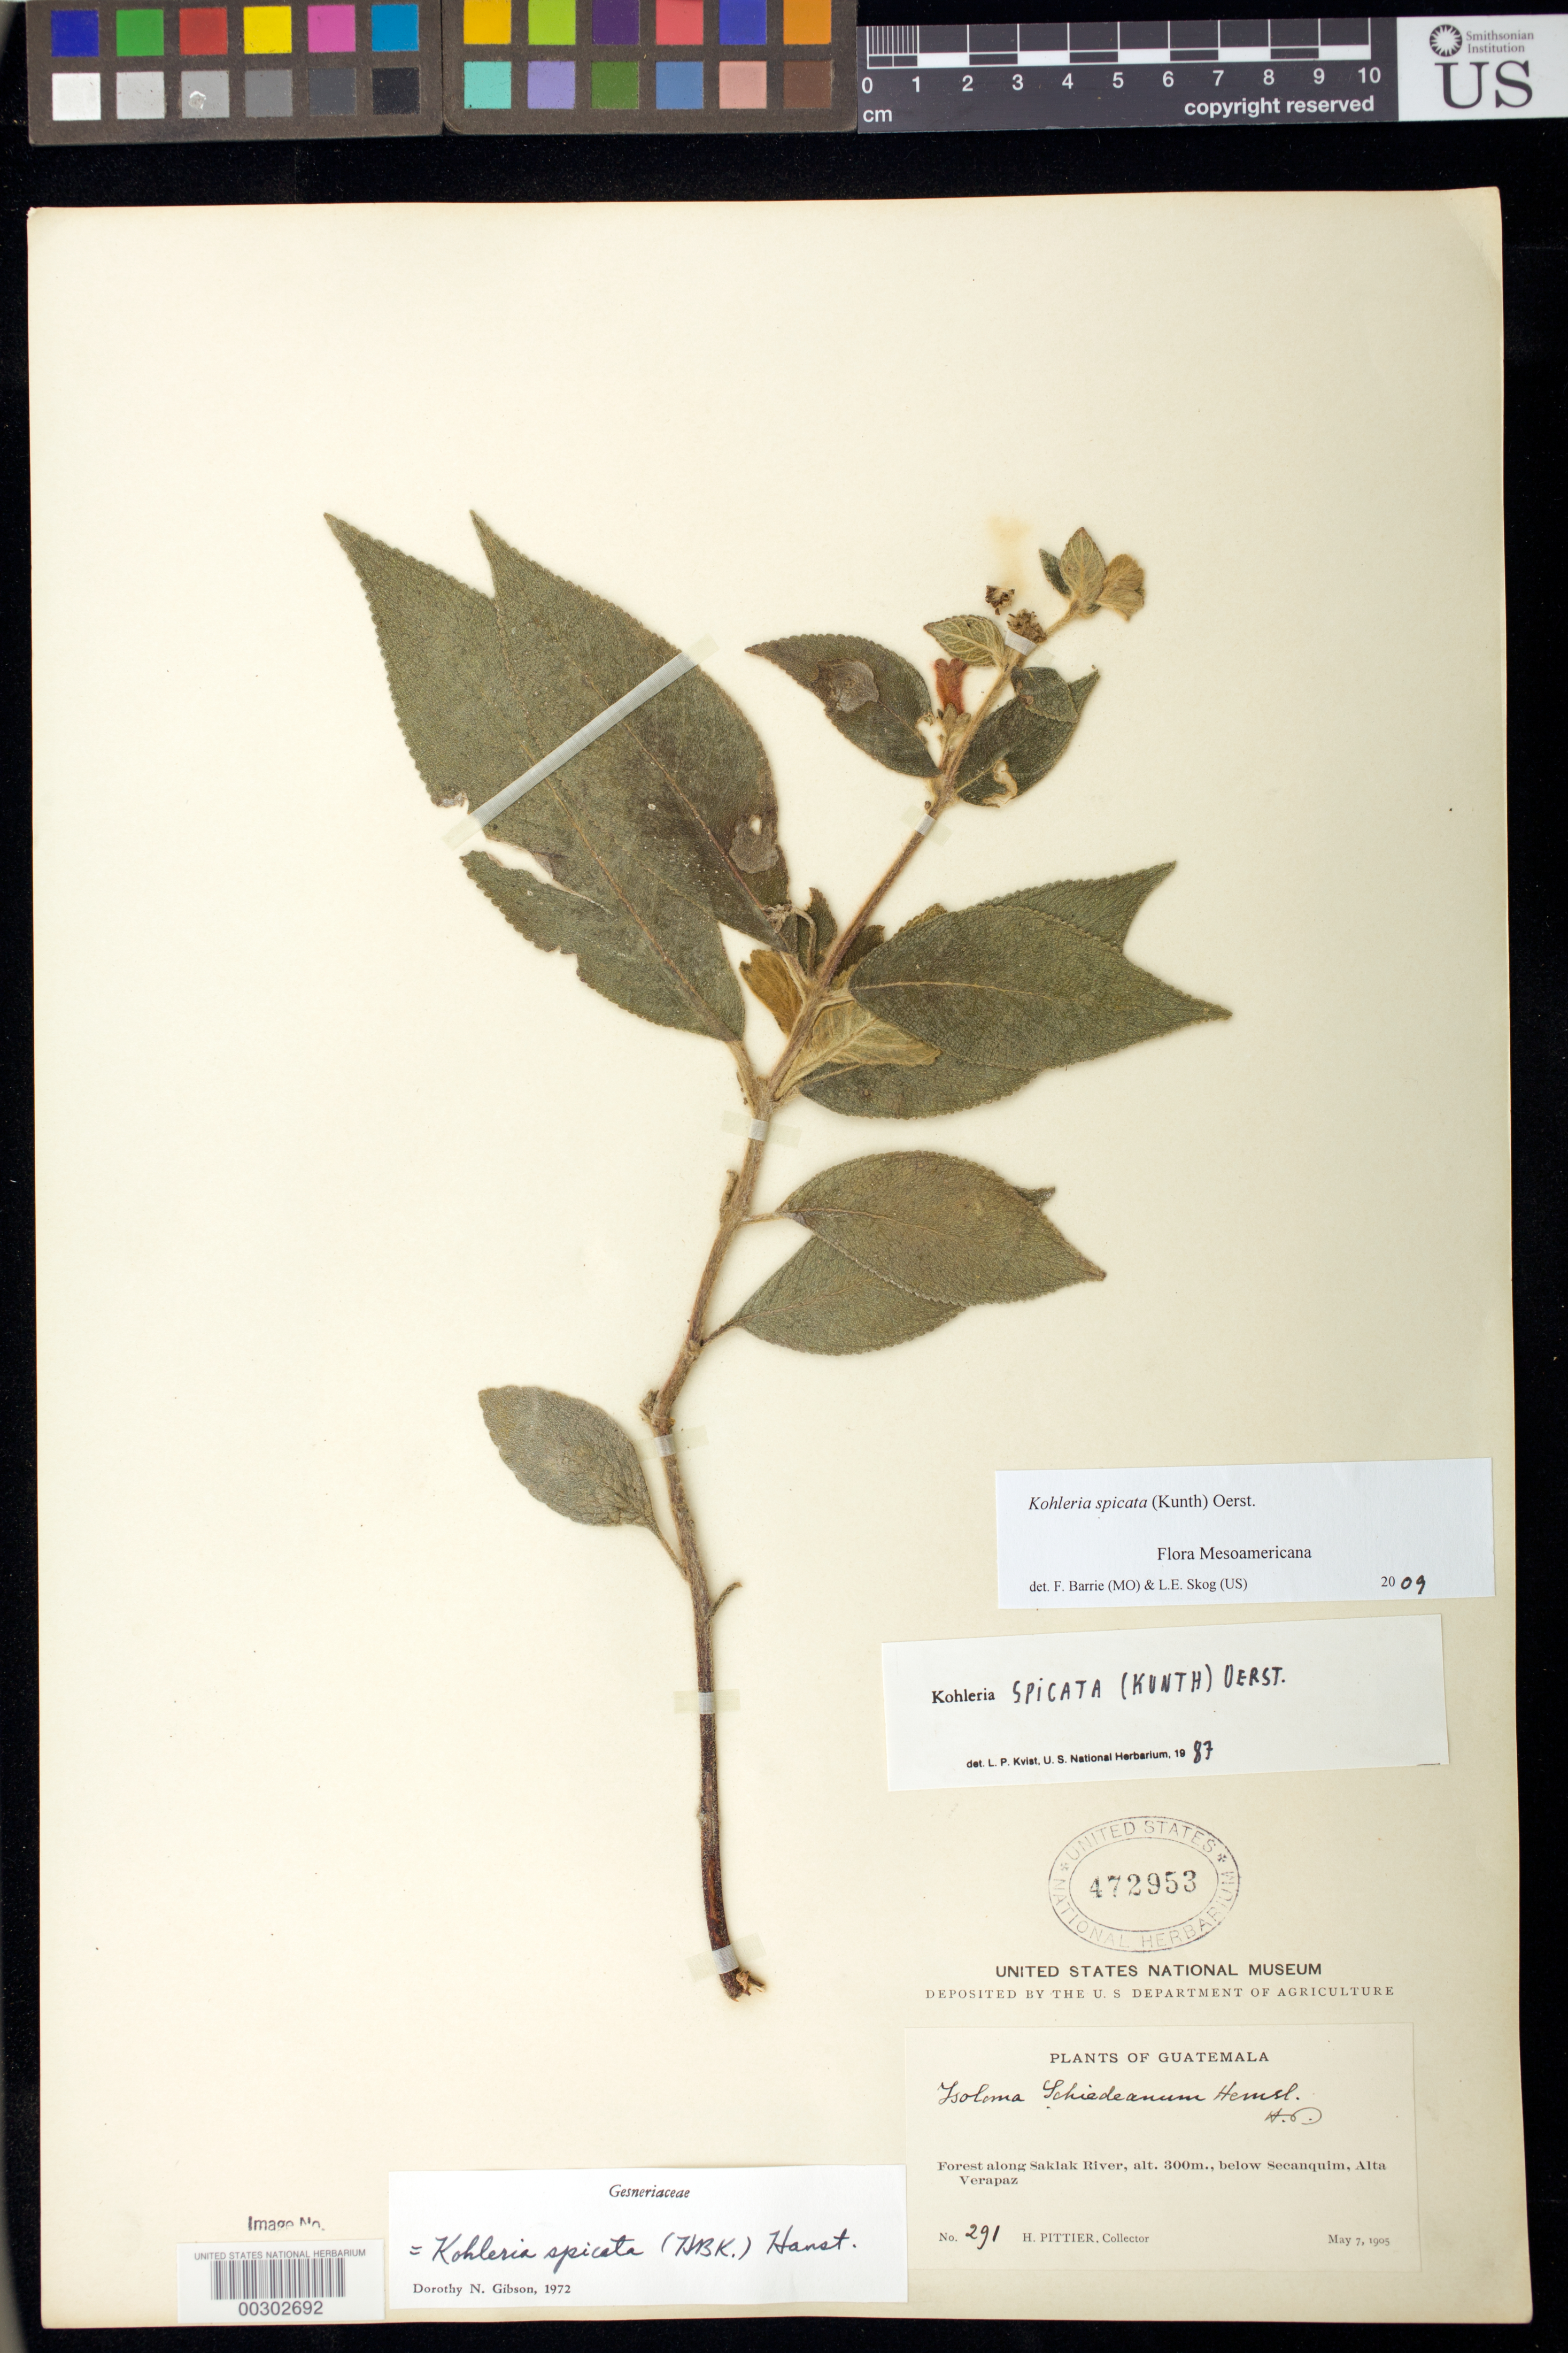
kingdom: Plantae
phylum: Tracheophyta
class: Magnoliopsida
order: Lamiales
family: Gesneriaceae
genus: Kohleria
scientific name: Kohleria spicata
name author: (Kunth) Oerst.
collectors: H. F. Pittier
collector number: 291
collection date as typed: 07 May 1905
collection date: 1905-05-07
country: Guatemala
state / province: Alta Verapaz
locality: Saklak River, below Secanquim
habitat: Forest along river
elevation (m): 300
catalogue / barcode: US 472953